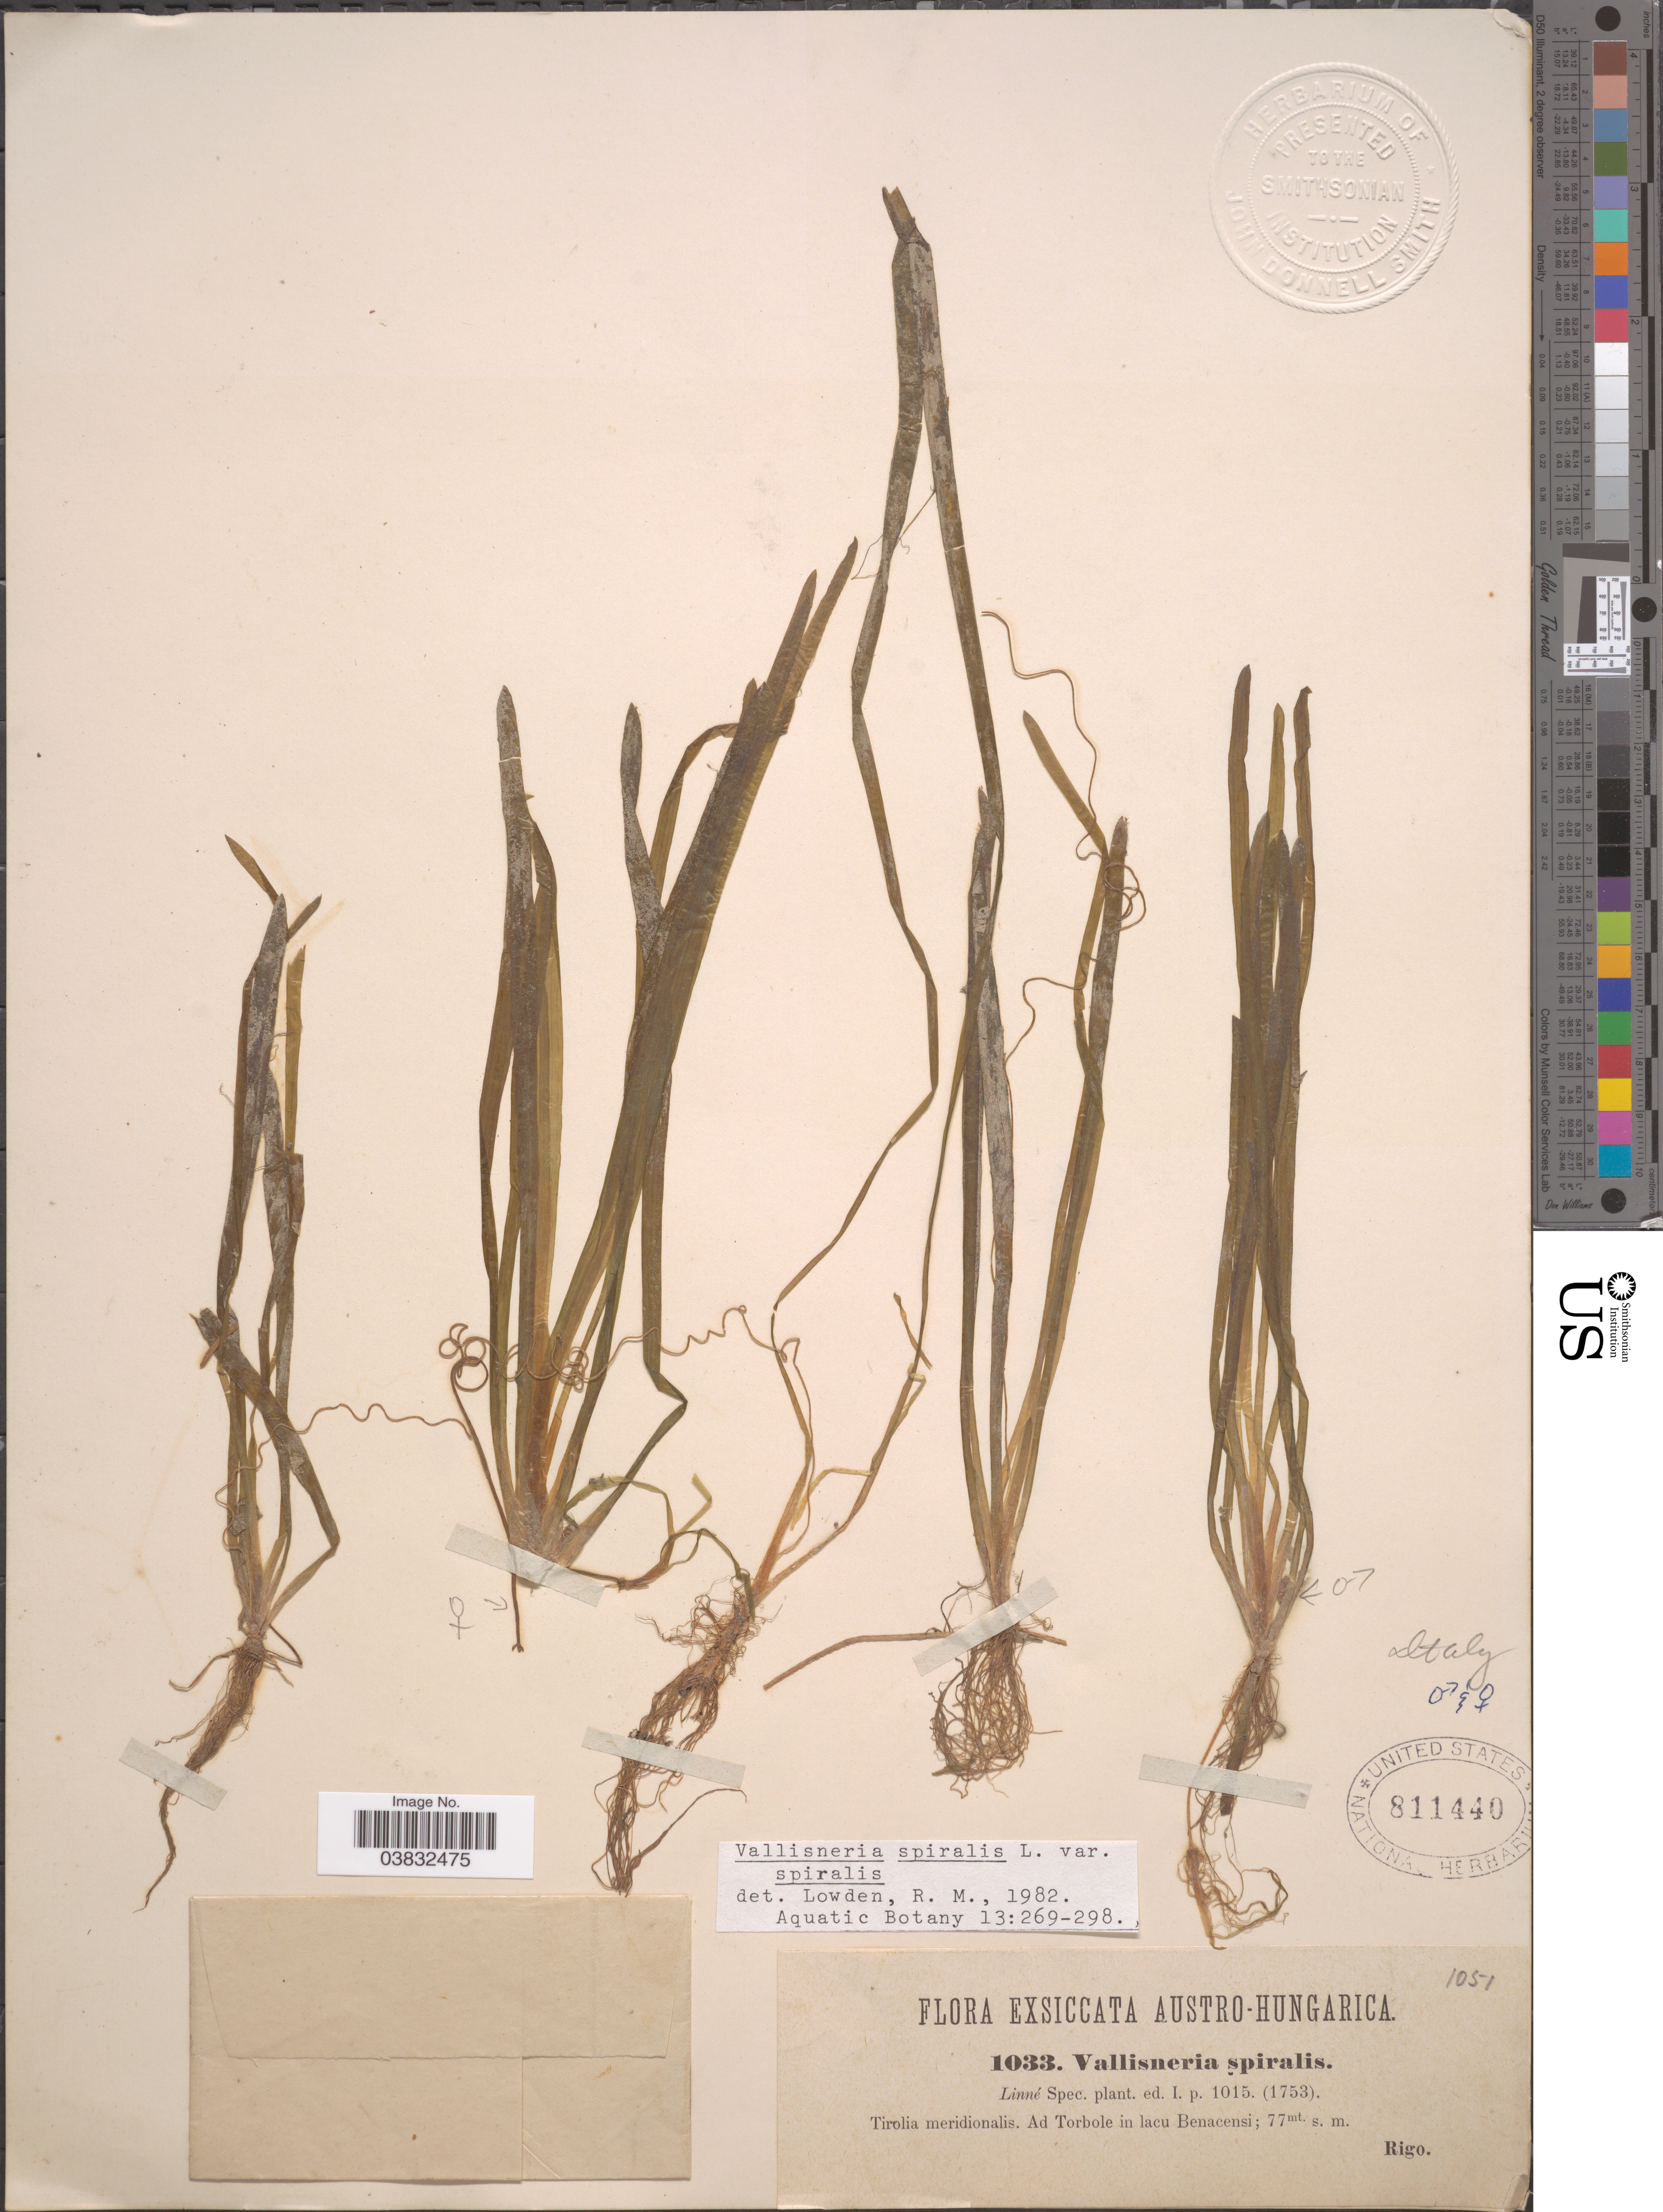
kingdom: Plantae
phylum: Tracheophyta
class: Liliopsida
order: Alismatales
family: Hydrocharitaceae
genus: Vallisneria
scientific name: Vallisneria spiralis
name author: L.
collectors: -- Rigo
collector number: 1033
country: Italy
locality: Austro-Hungarica. Tirolia meridionalis. Ad Torbole in lacu Benacensi.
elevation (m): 77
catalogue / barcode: US 811440